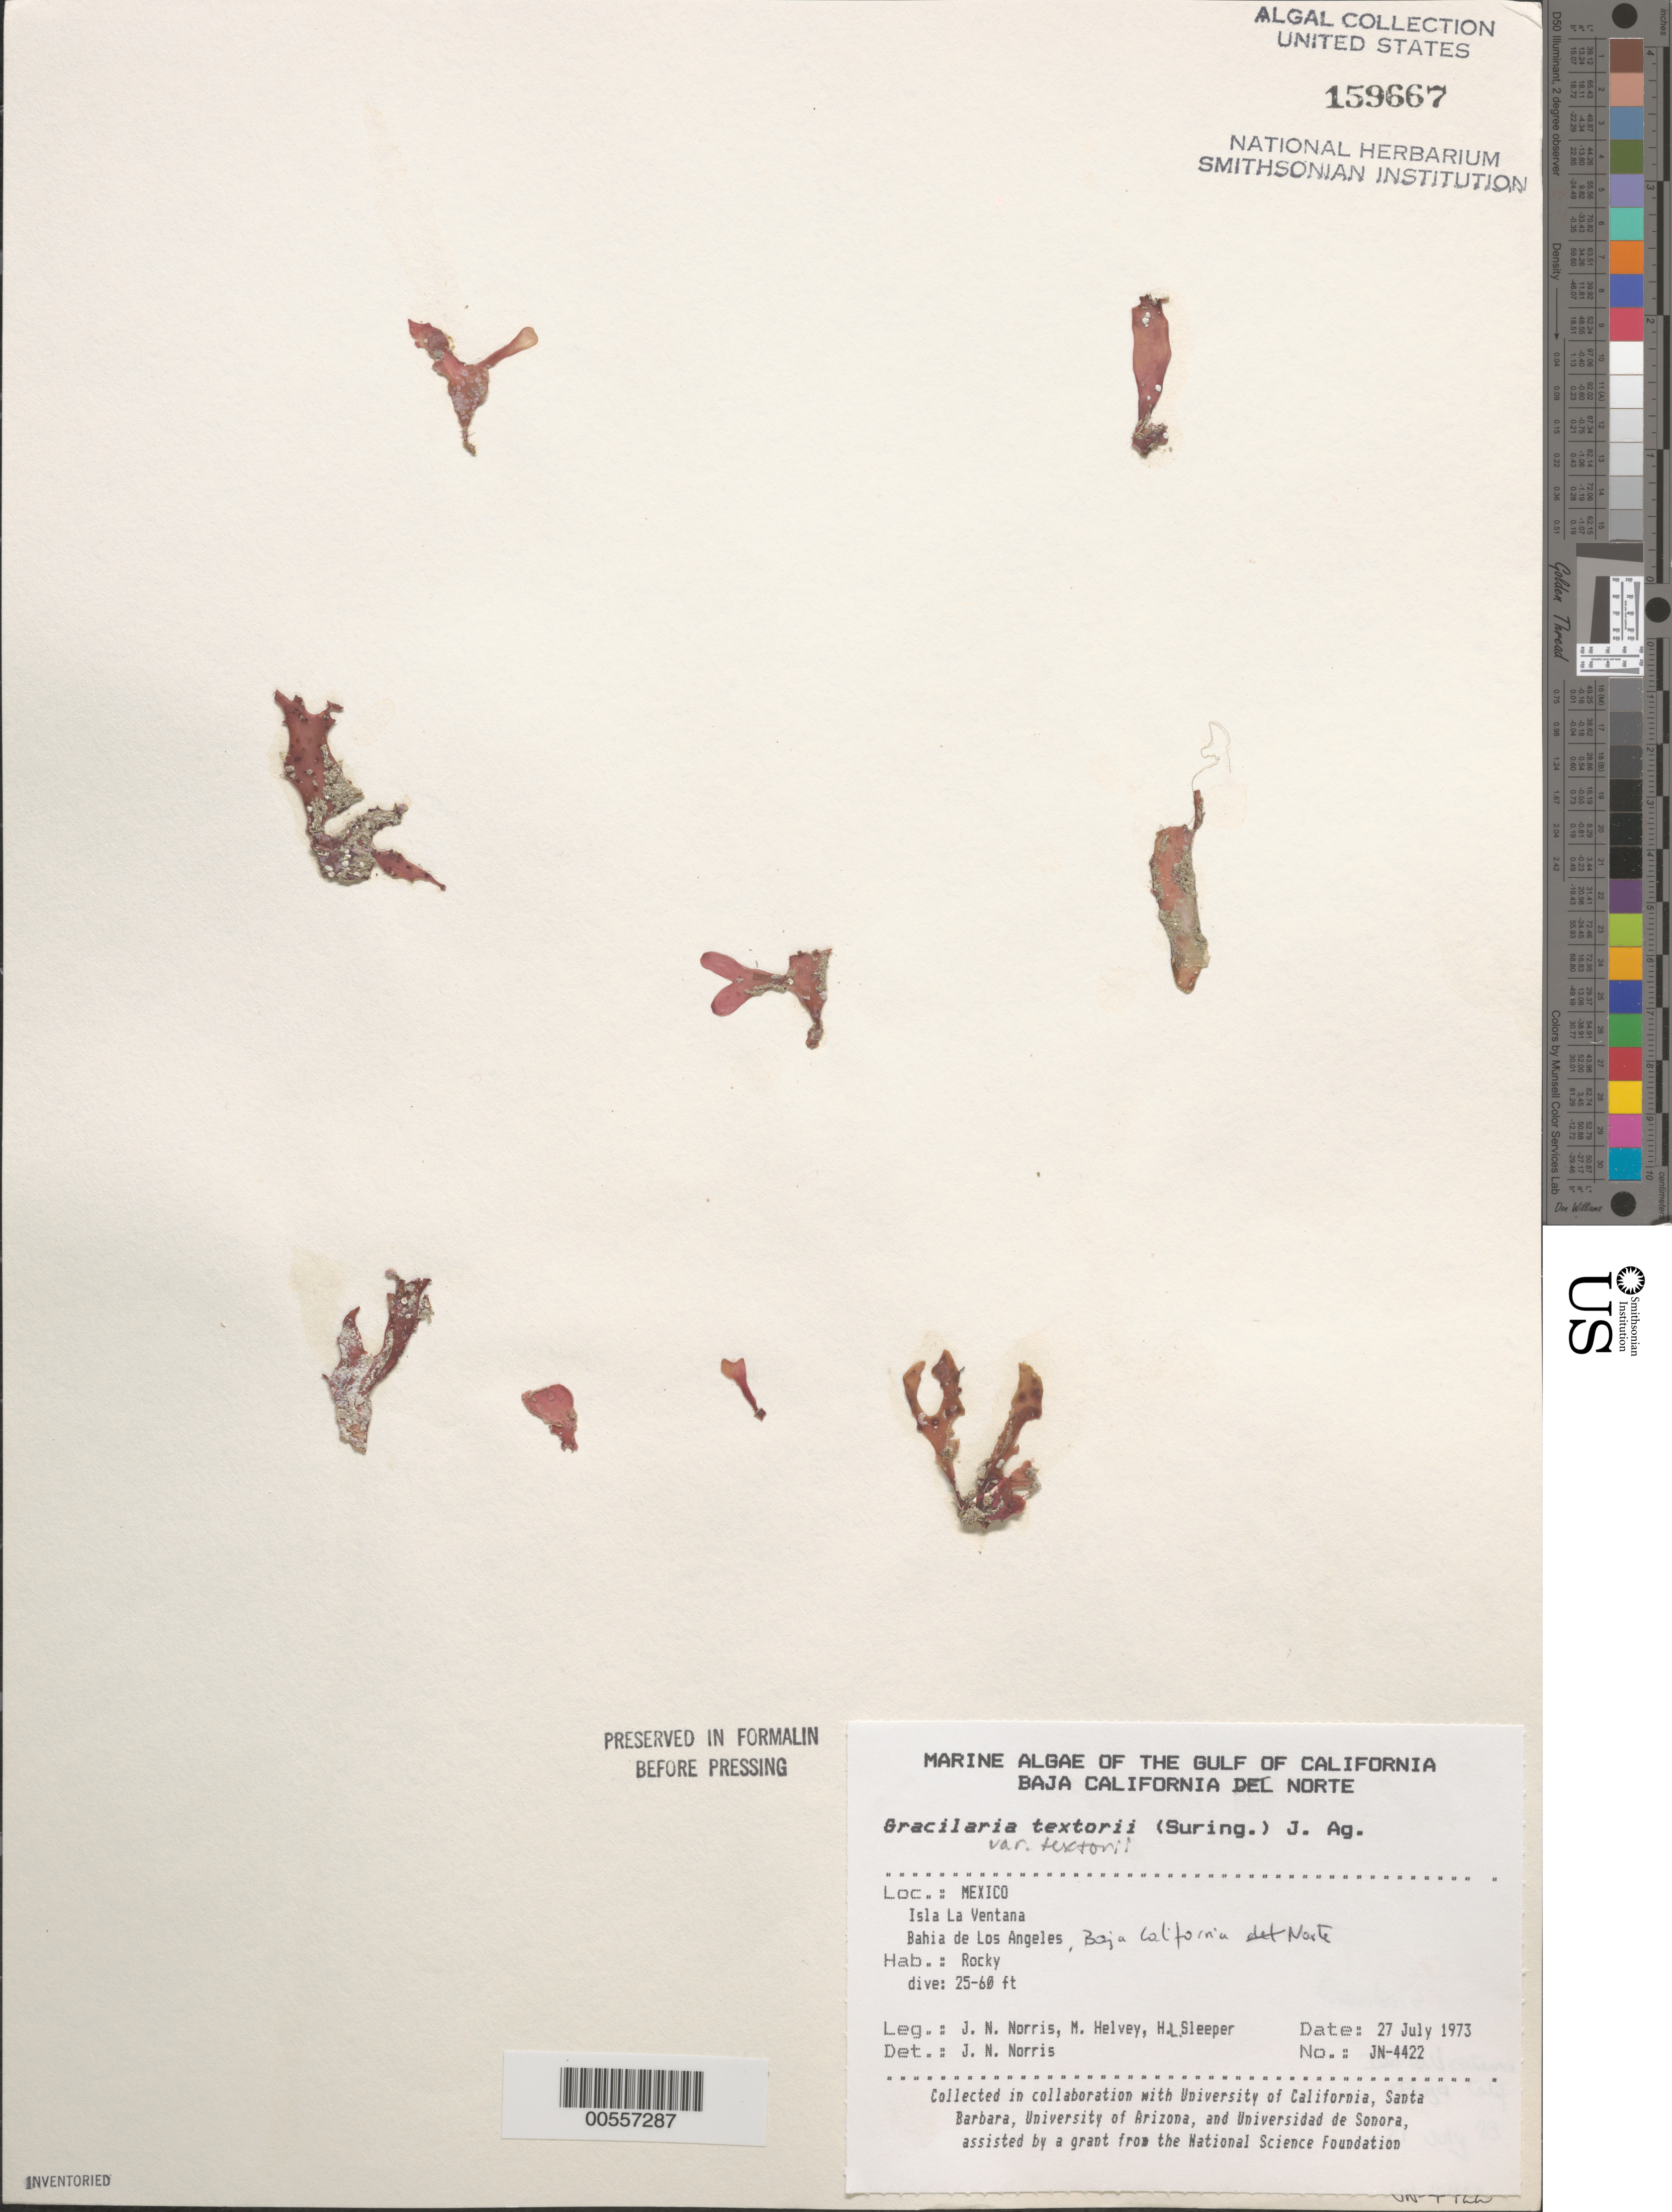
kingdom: Plantae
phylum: Rhodophyta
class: Florideophyceae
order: Gracilariales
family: Gracilariaceae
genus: Gracilaria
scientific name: Gracilaria textorii var. textorii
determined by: Norris, James N.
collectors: J. N. Norris & K. E. Bucher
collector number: JN-4422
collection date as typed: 27 Jul 1973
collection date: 1973-07-27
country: Mexico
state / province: Baja California Norte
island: Isla la Ventana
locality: Bahia de los Angeles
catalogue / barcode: US 159667